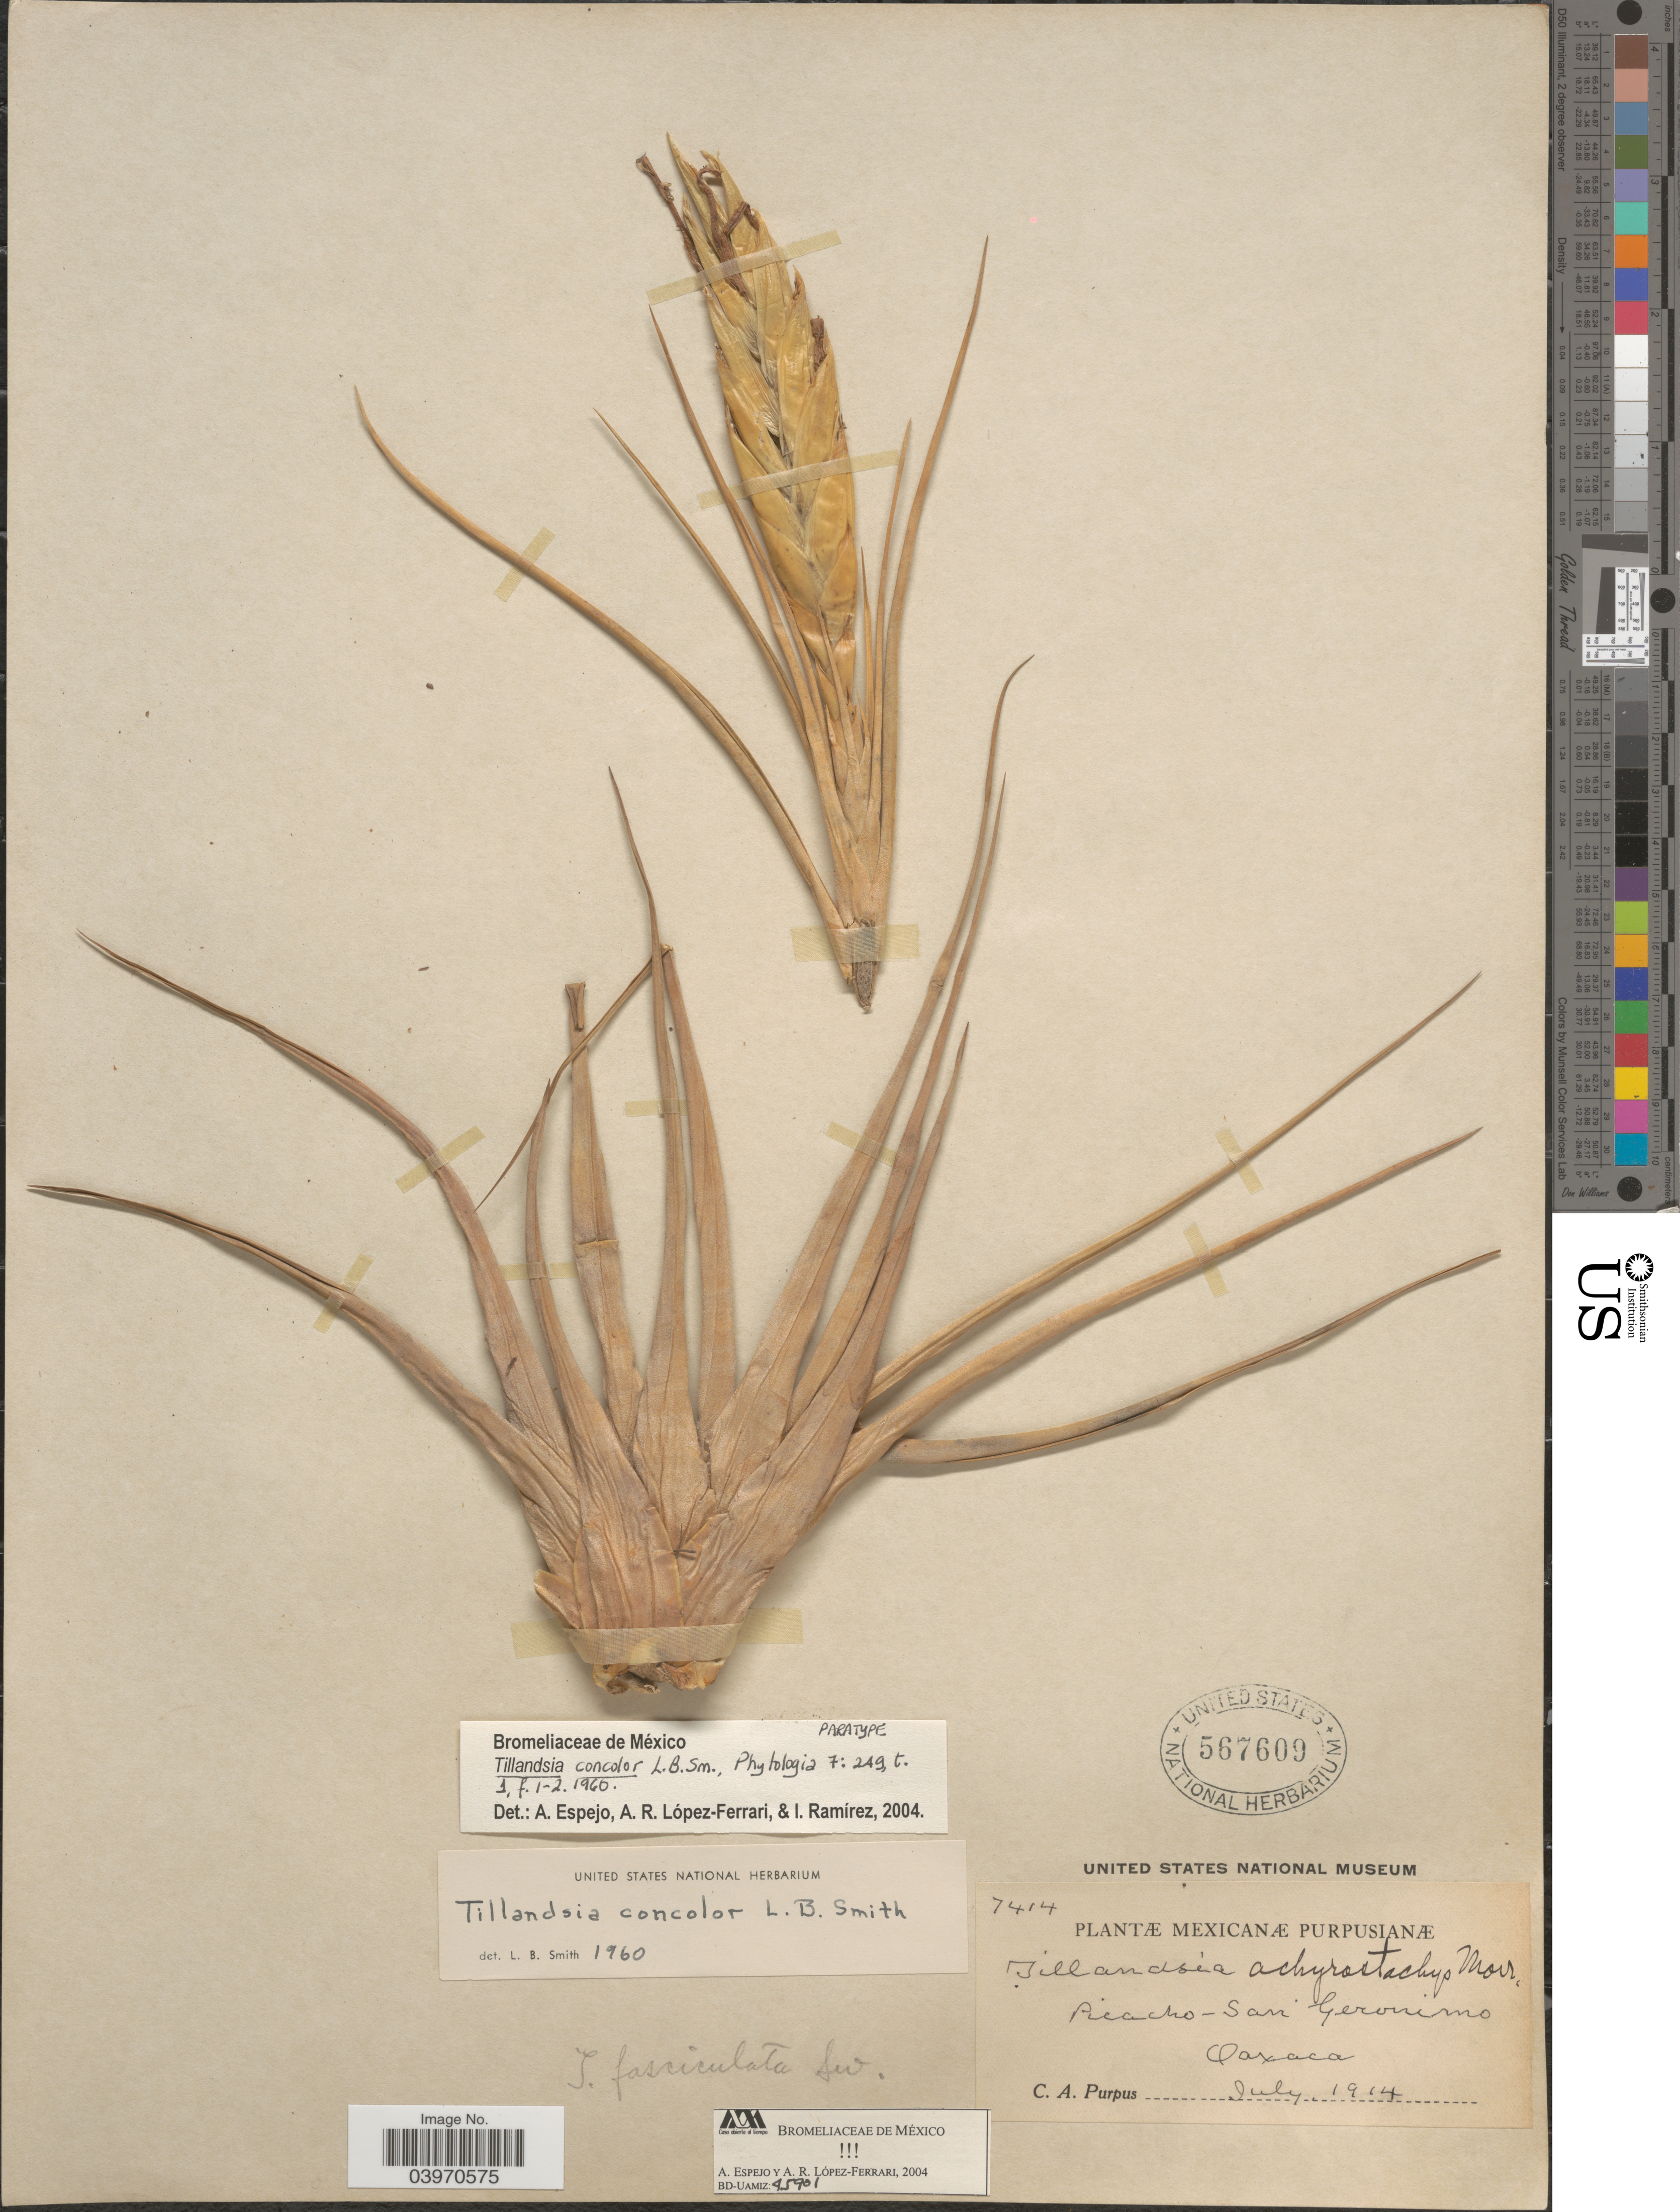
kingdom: Plantae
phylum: Tracheophyta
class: Liliopsida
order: Poales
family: Bromeliaceae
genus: Tillandsia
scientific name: Tillandsia concolor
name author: L.B. Sm.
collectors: C. A. Purpus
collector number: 7414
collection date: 1914-07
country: Mexico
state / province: Oaxaca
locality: Picacho- San Geronimo.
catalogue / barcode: US 567609